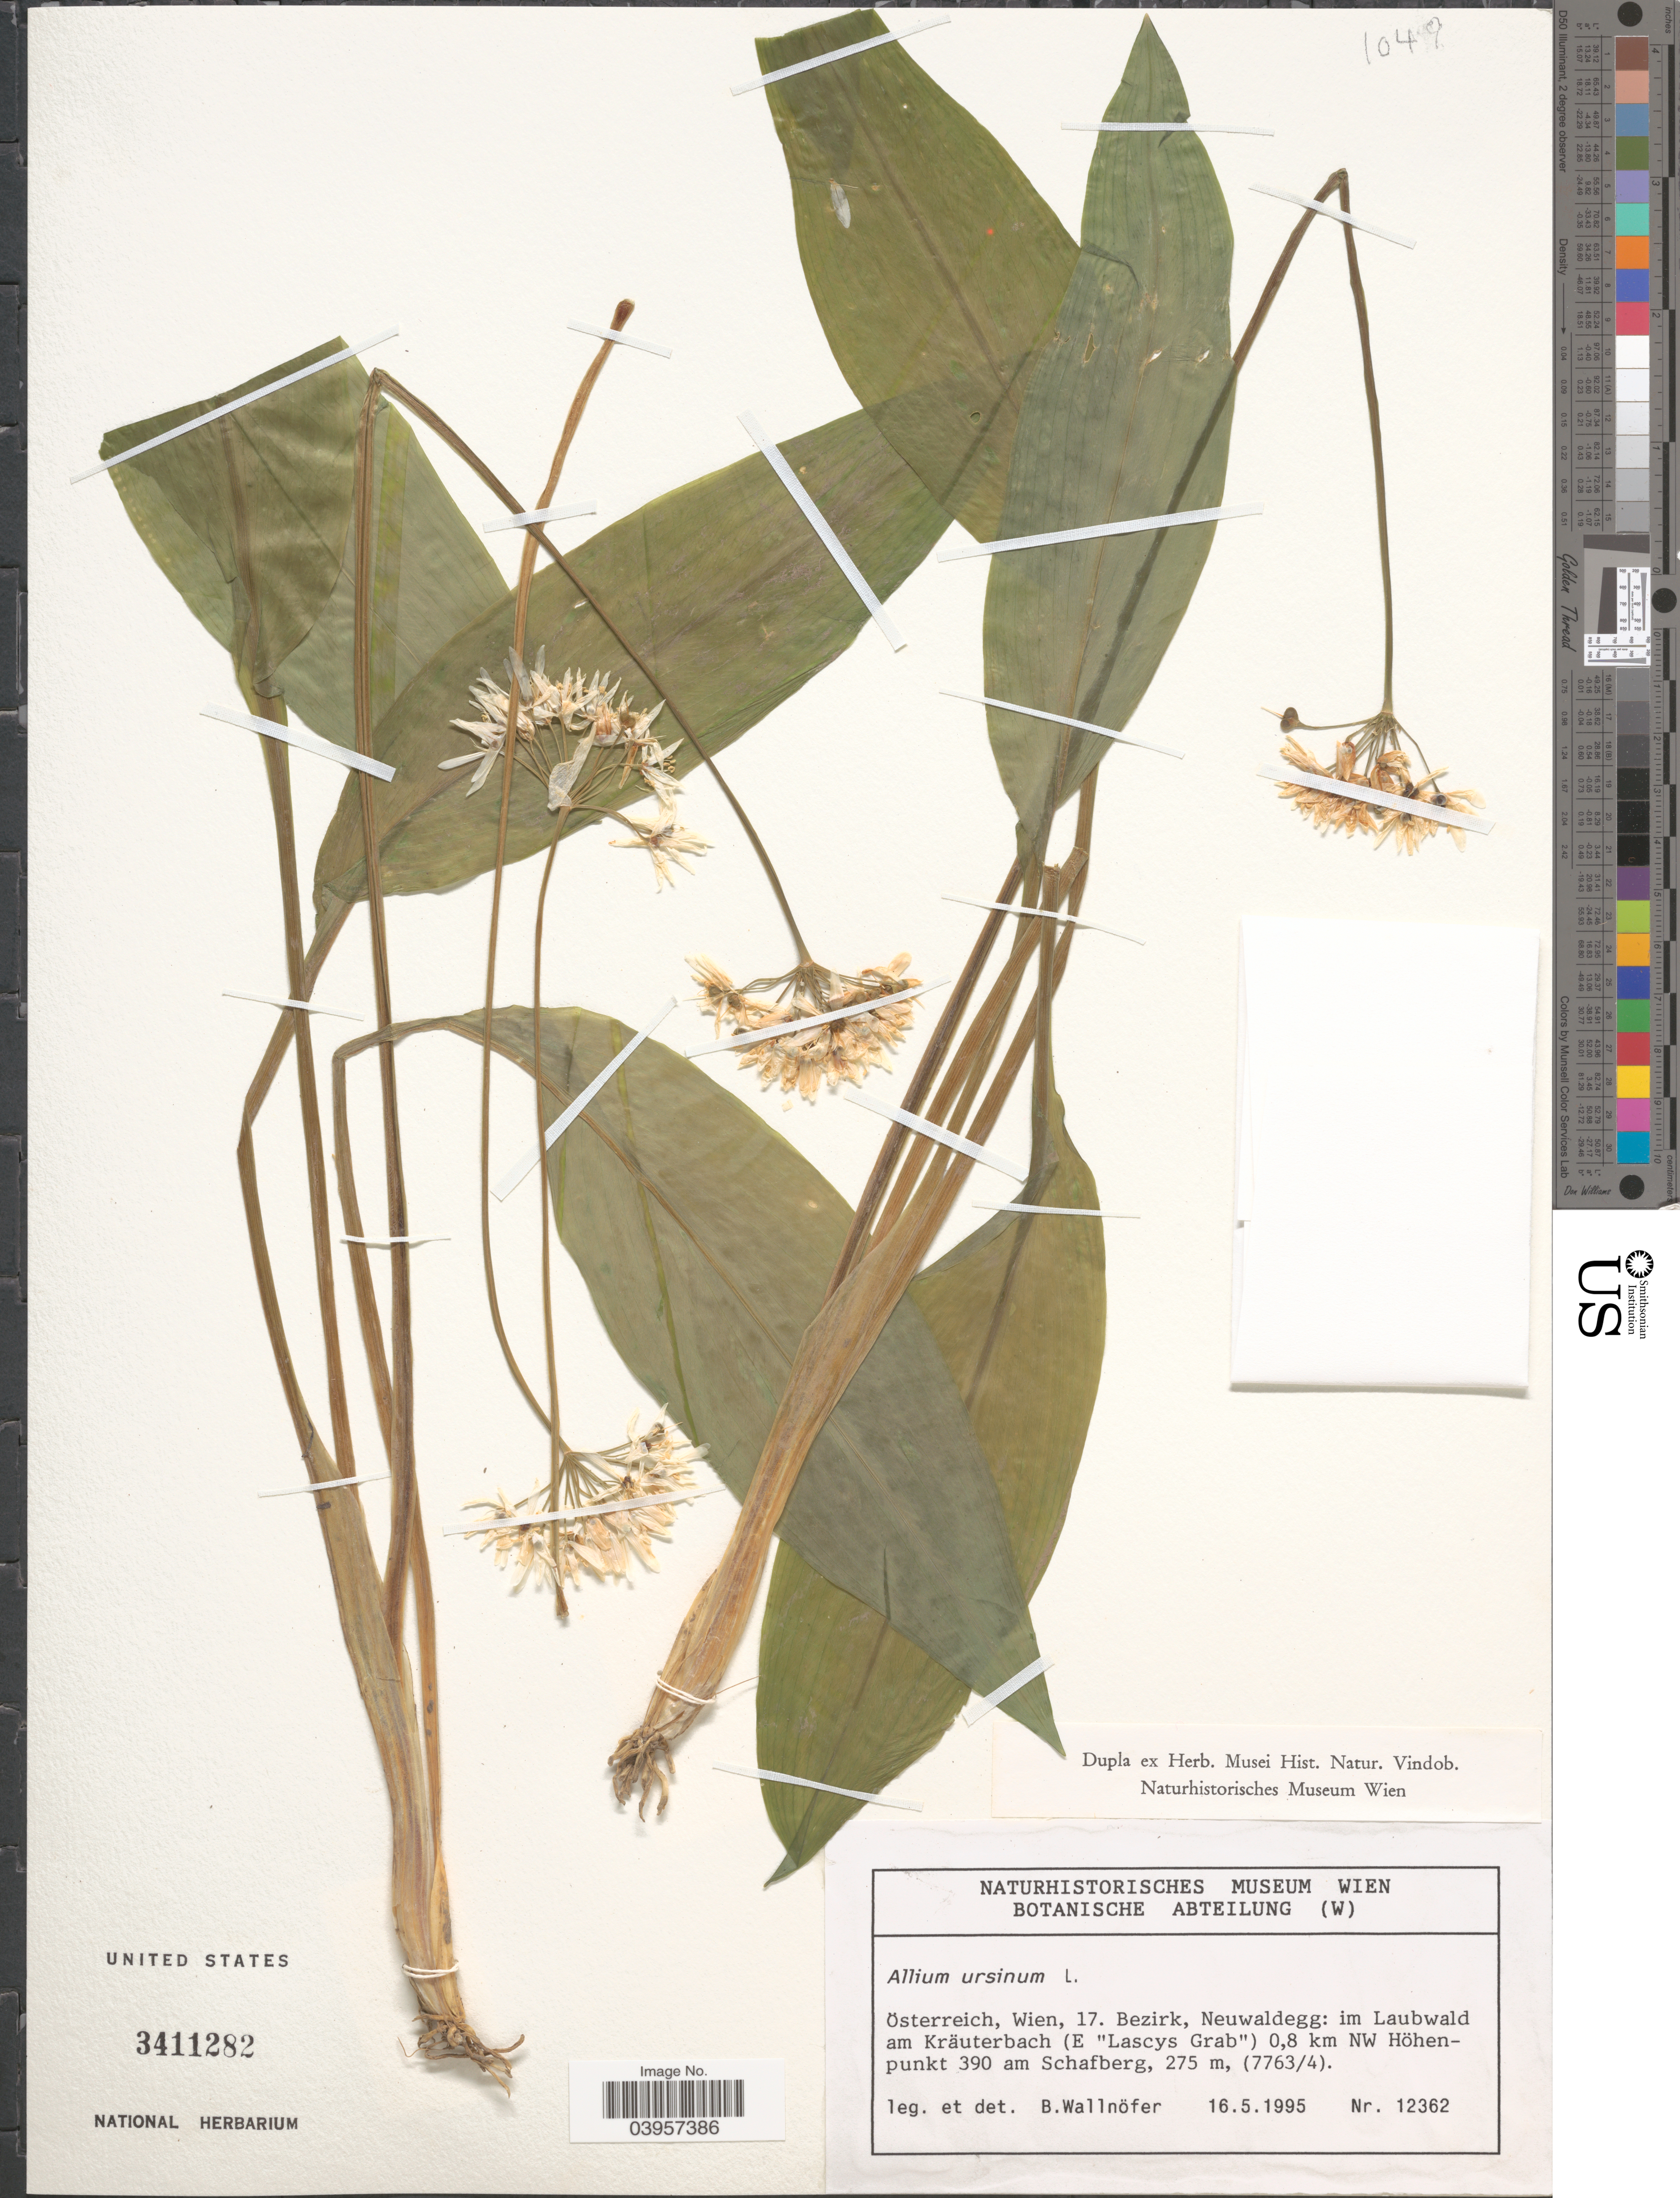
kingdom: Plantae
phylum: Tracheophyta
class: Liliopsida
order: Asparagales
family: Amaryllidaceae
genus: Allium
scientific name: Allium ursinum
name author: L.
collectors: B. Wallnöfer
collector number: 12362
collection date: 1995-05-16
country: Austria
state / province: Wien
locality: Österreich, 17. bezirk. Neuwaldegg: im Laubwald am Kräuterbach (E "Lascys Grab") 0,8 km NW Höhenpunkt 390 am Schafberg.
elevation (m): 275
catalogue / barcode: US 3411282